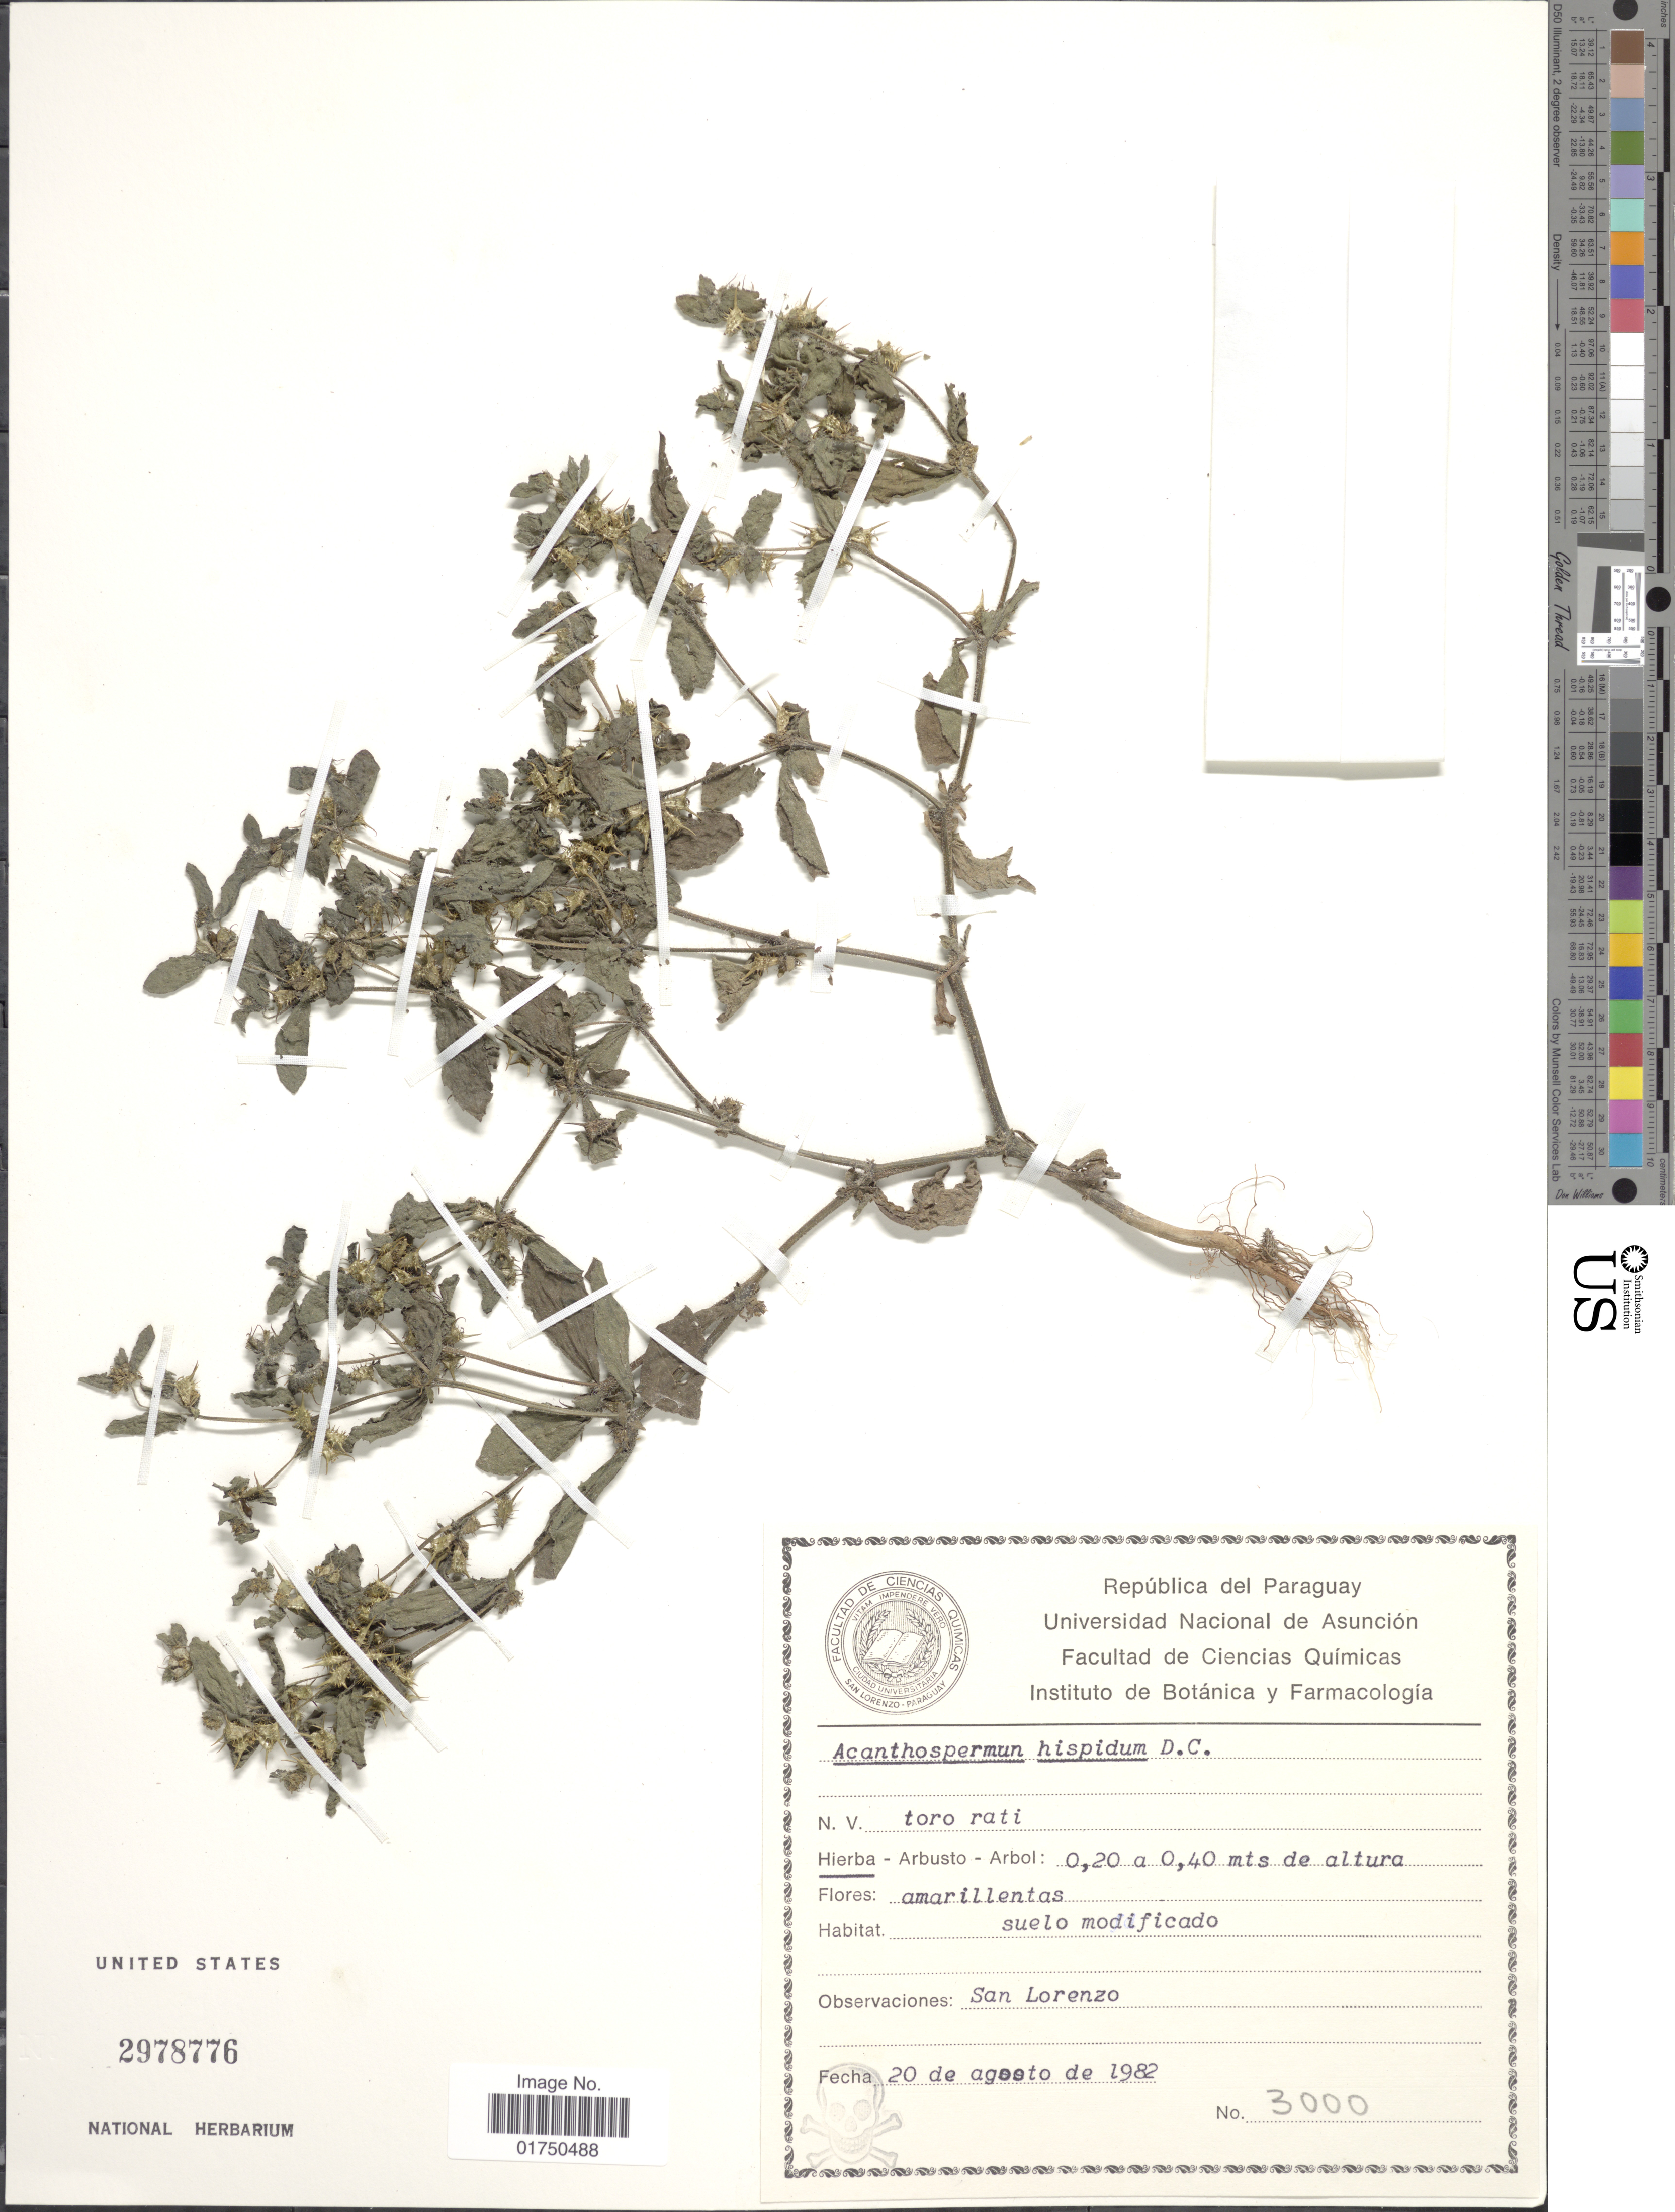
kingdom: Plantae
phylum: Tracheophyta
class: Magnoliopsida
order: Asterales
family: Asteraceae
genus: Acanthospermum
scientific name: Acanthospermum hispidum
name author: DC.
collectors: Universidad Nacional de Asuncion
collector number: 3000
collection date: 1982-08-20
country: Paraguay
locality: San Lorenzo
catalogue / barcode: US 2978776